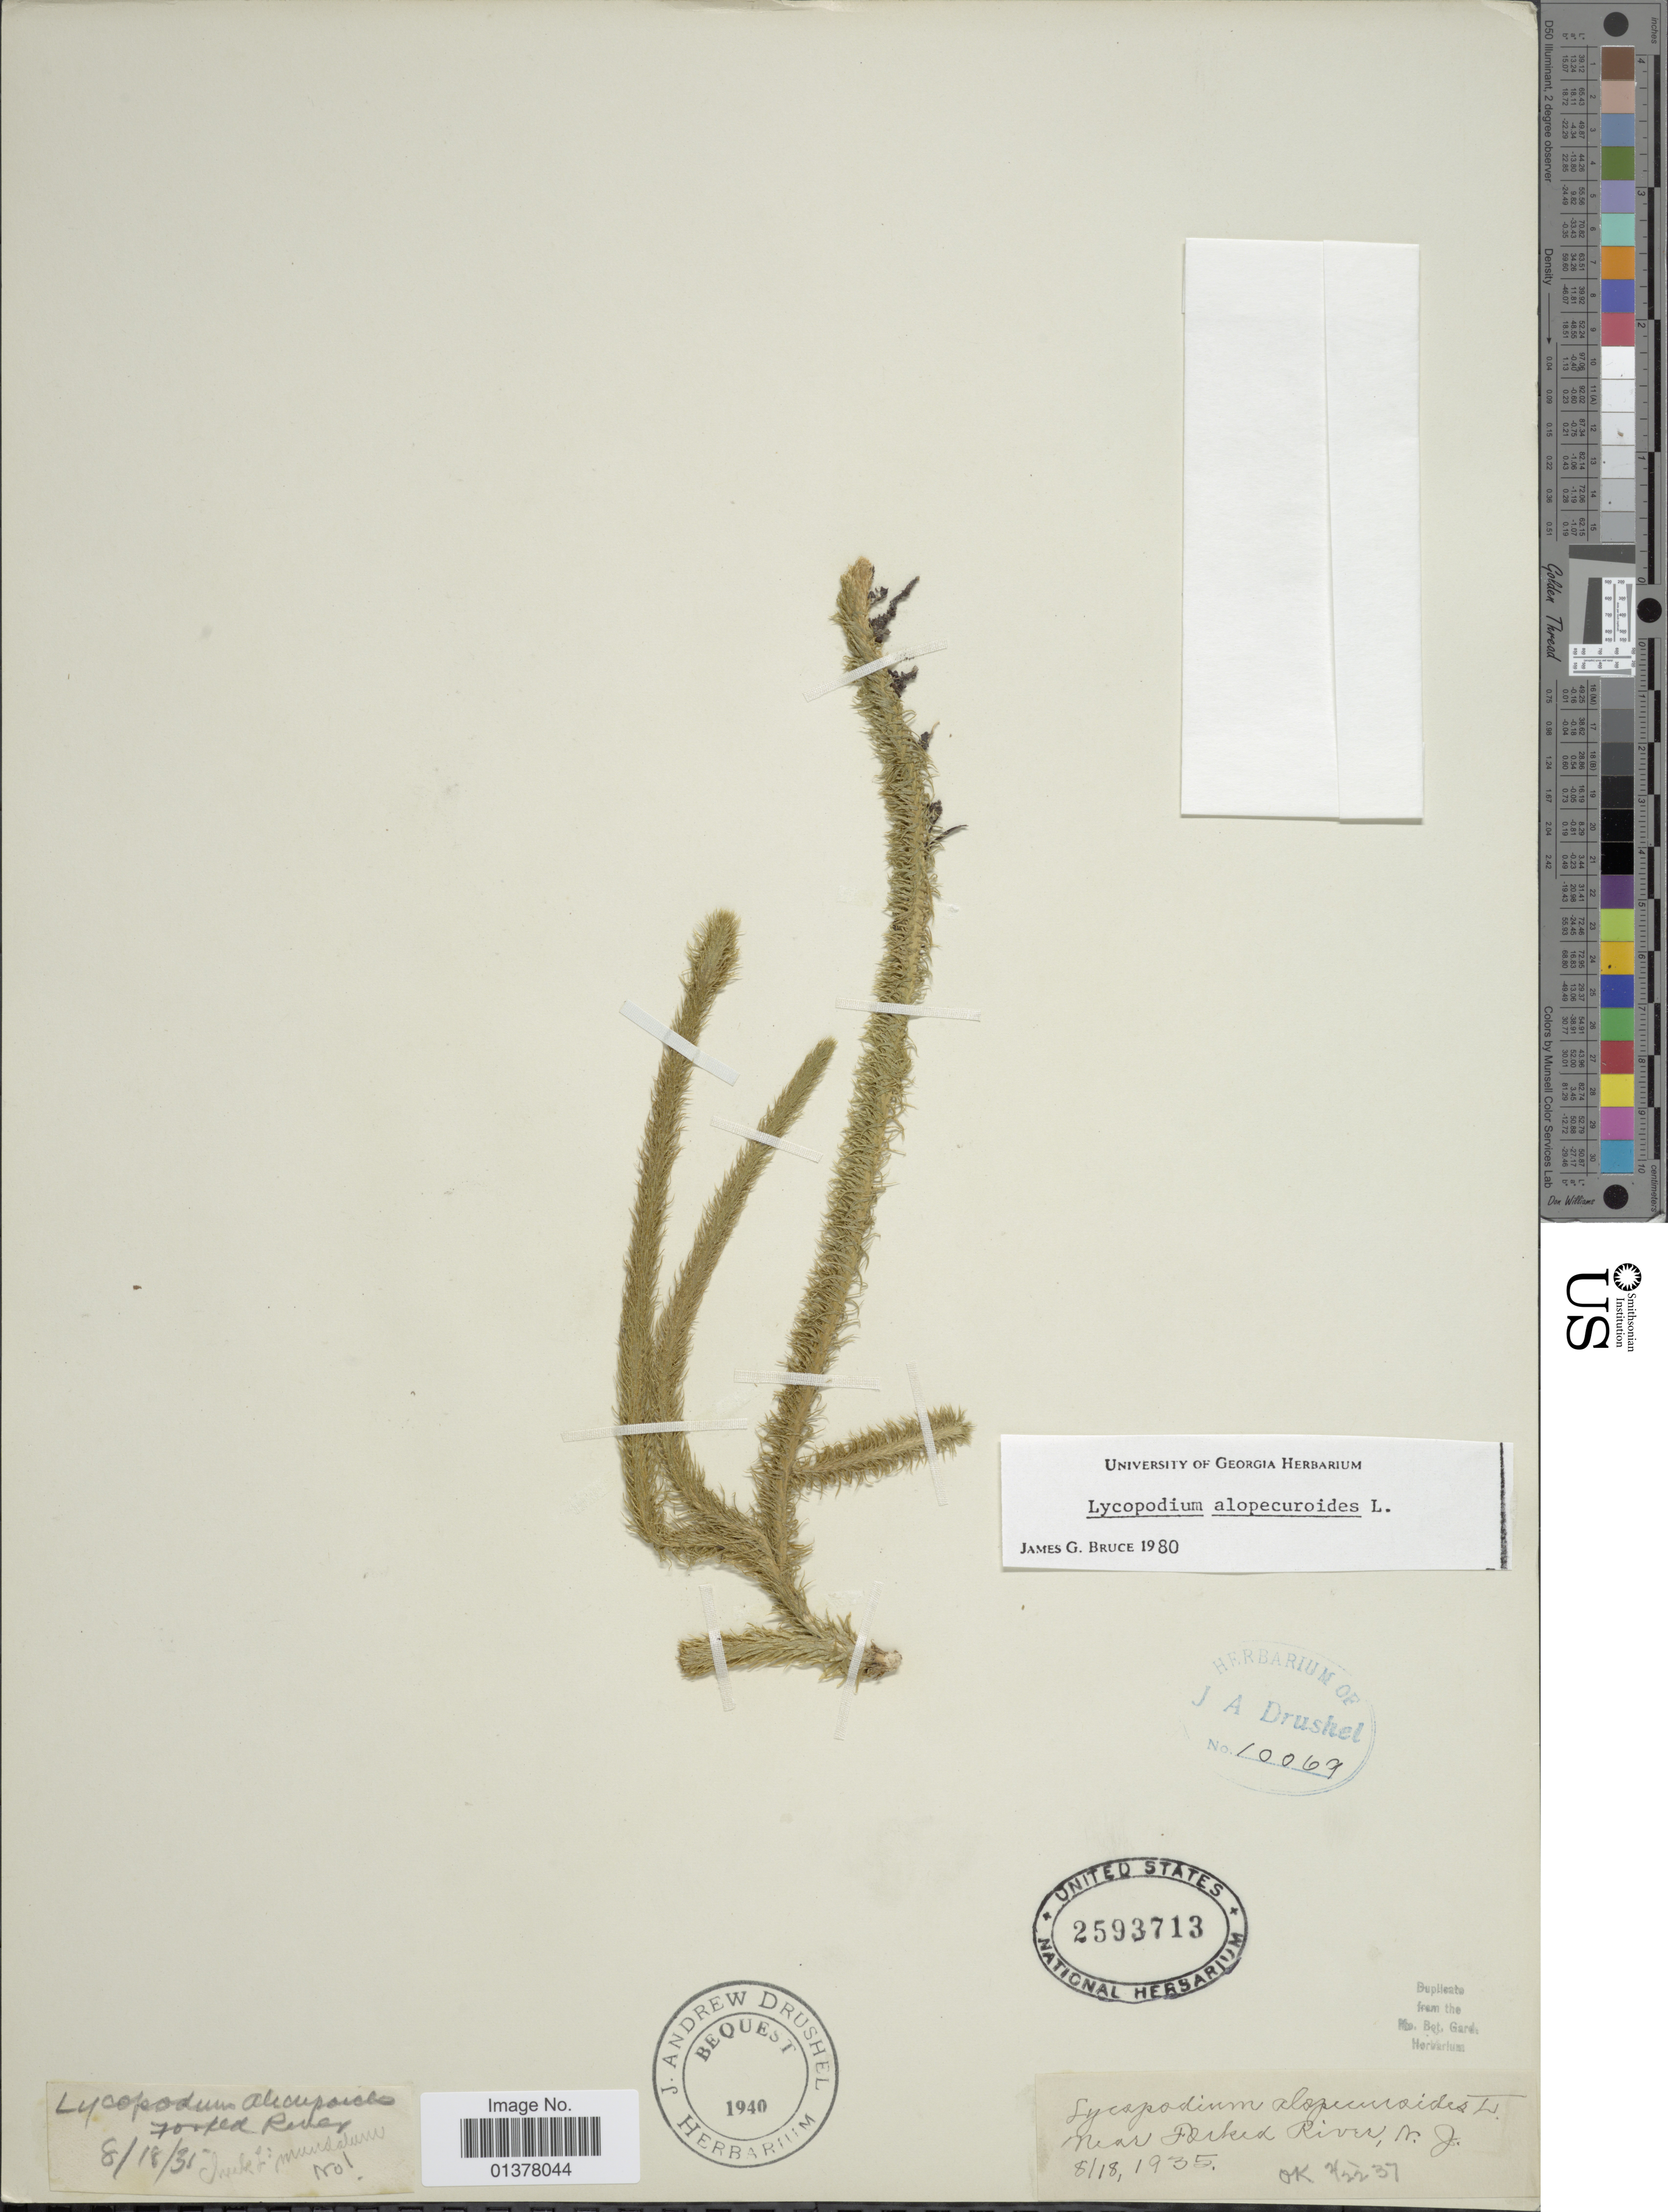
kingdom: Plantae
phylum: Tracheophyta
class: Lycopodiopsida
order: Lycopodiales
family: Lycopodiaceae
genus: Lycopodiella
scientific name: Lycopodiella alopecuroides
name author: (L.) Cranfill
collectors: ex herb. J. A. Drushel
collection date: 1935-08-18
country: United States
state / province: New Jersey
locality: Near Parker River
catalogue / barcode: US 2593731